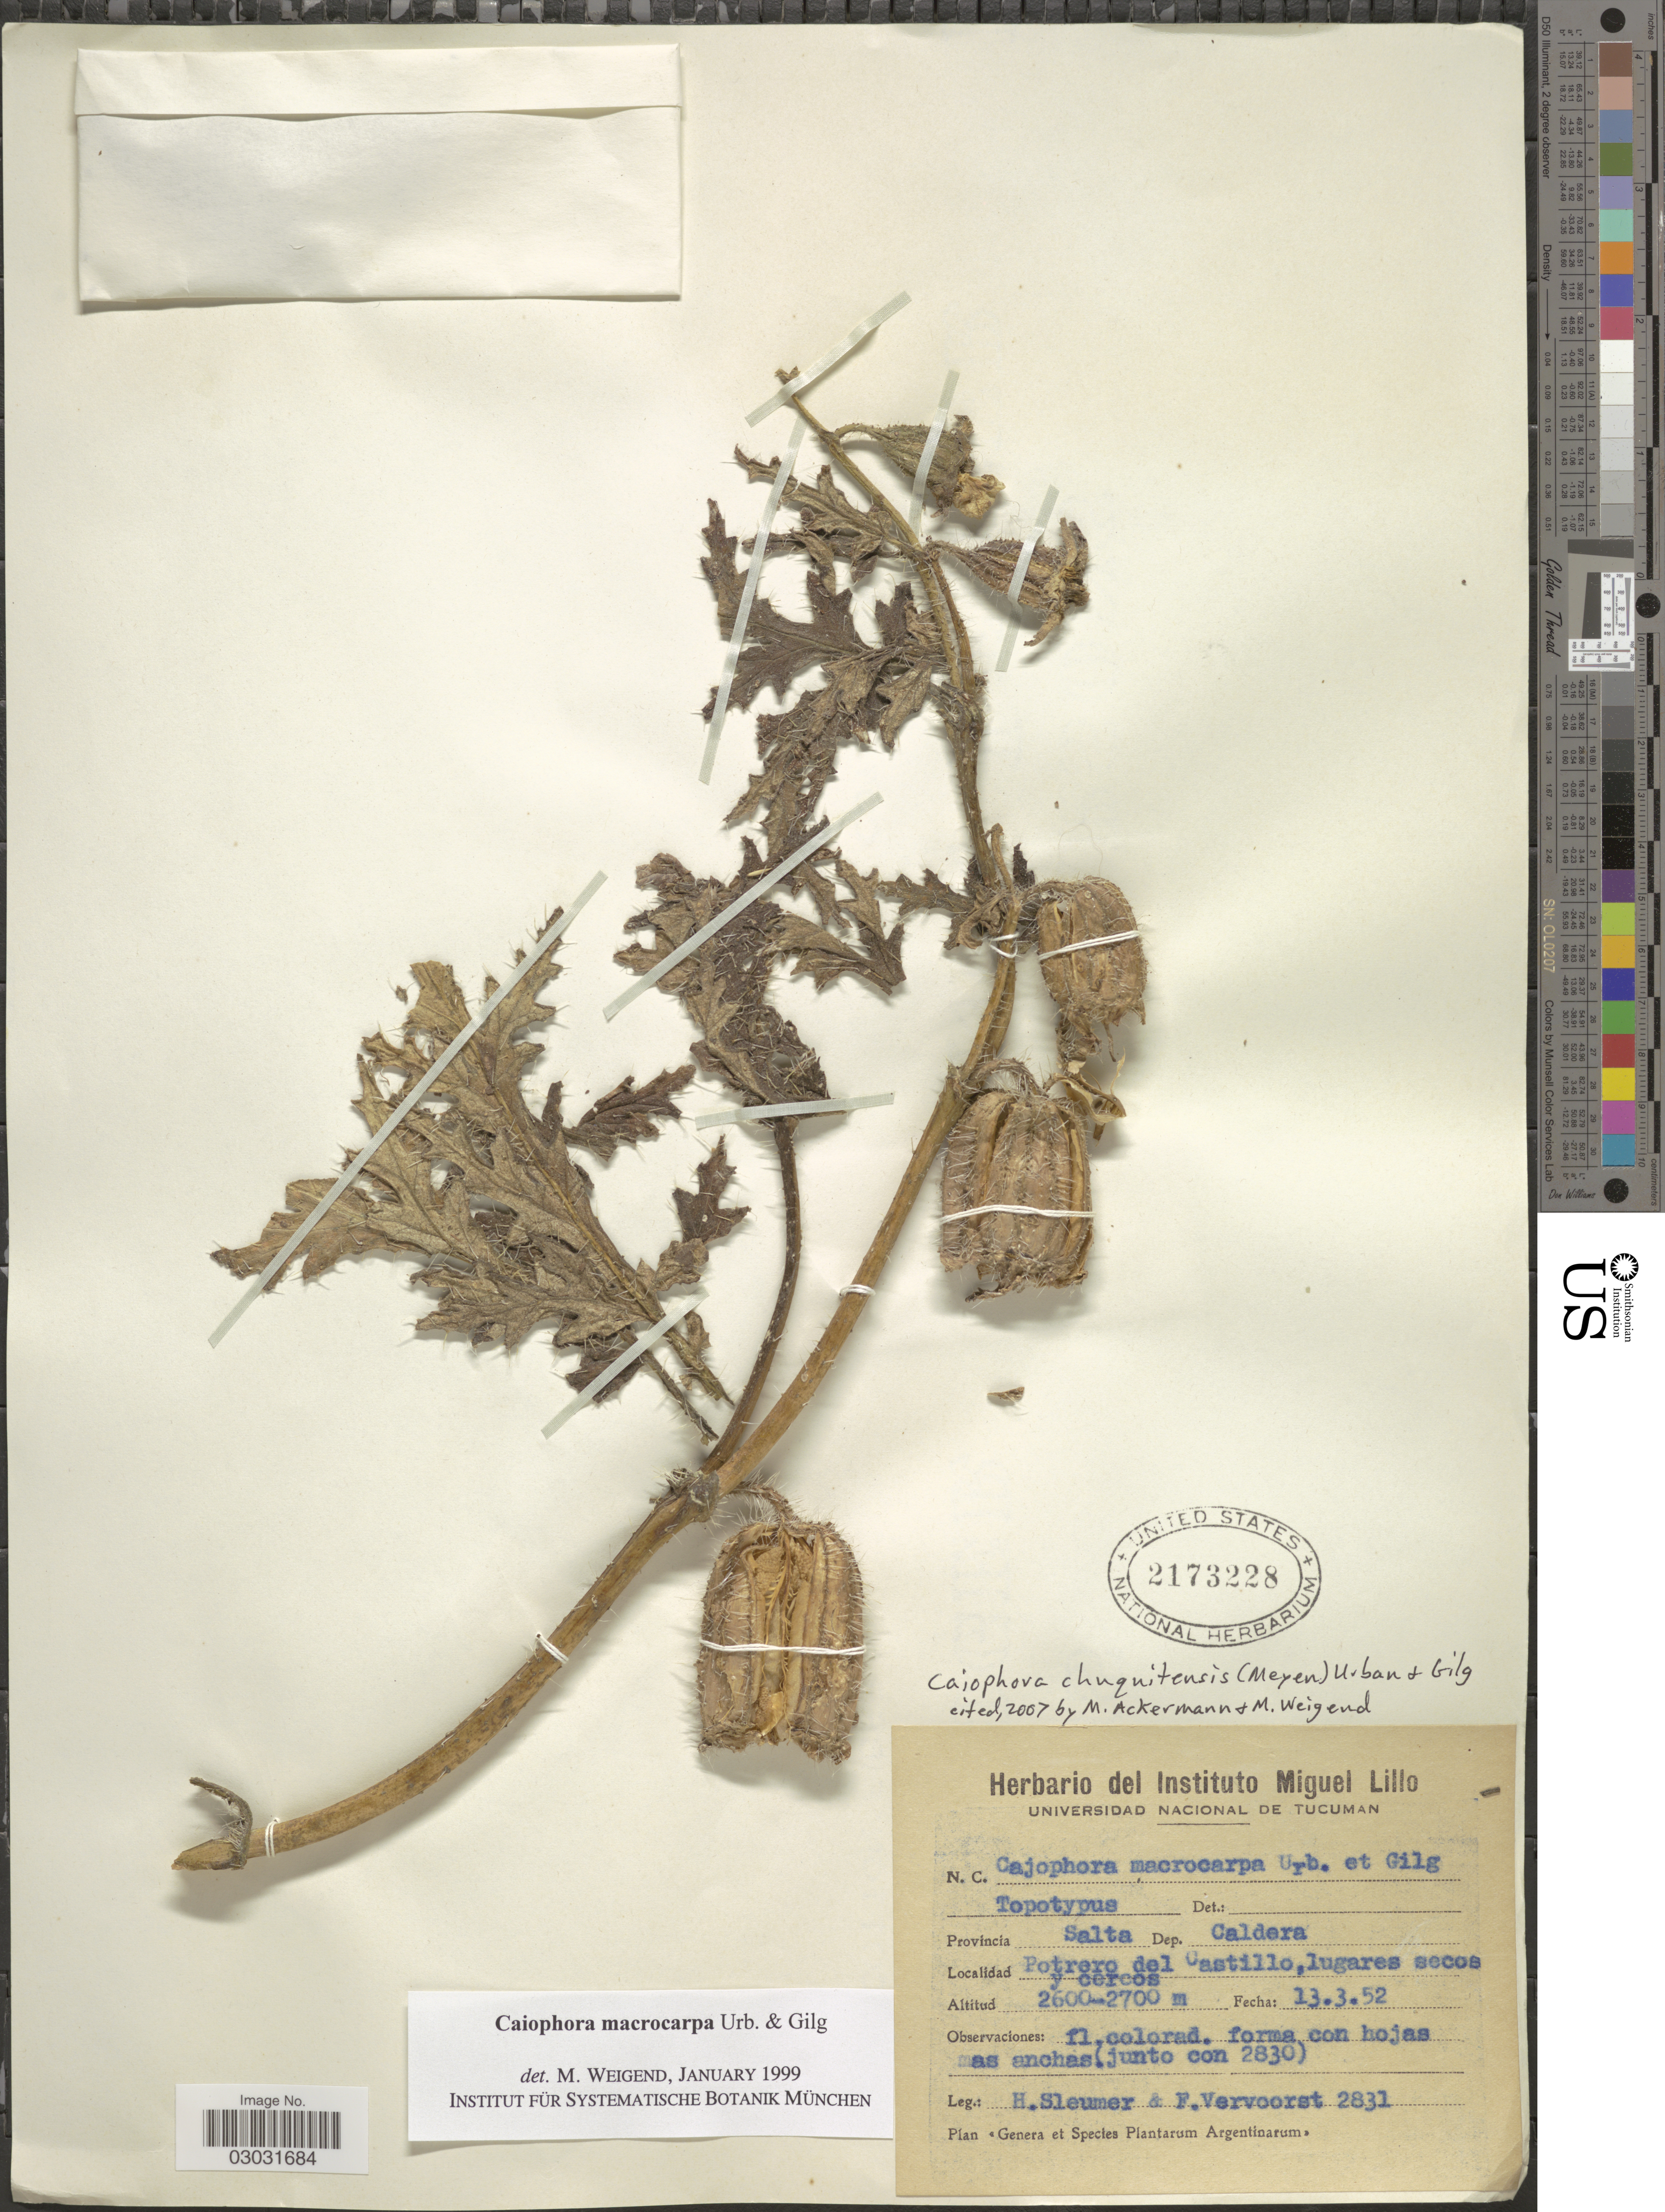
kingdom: Plantae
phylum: Tracheophyta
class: Magnoliopsida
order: Cornales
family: Loasaceae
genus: Caiophora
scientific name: Caiophora chuquitensis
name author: (Meyen) Urb. & Gilg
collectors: H. O. Sleumer & F. Vervoorst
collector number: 2831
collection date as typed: Transcribed d/m/y: 13/3/52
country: Argentina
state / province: Salta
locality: Dep. Caldera. Potrero del Castillo, lugares secos y cercos.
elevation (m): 2600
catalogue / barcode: US 2173228